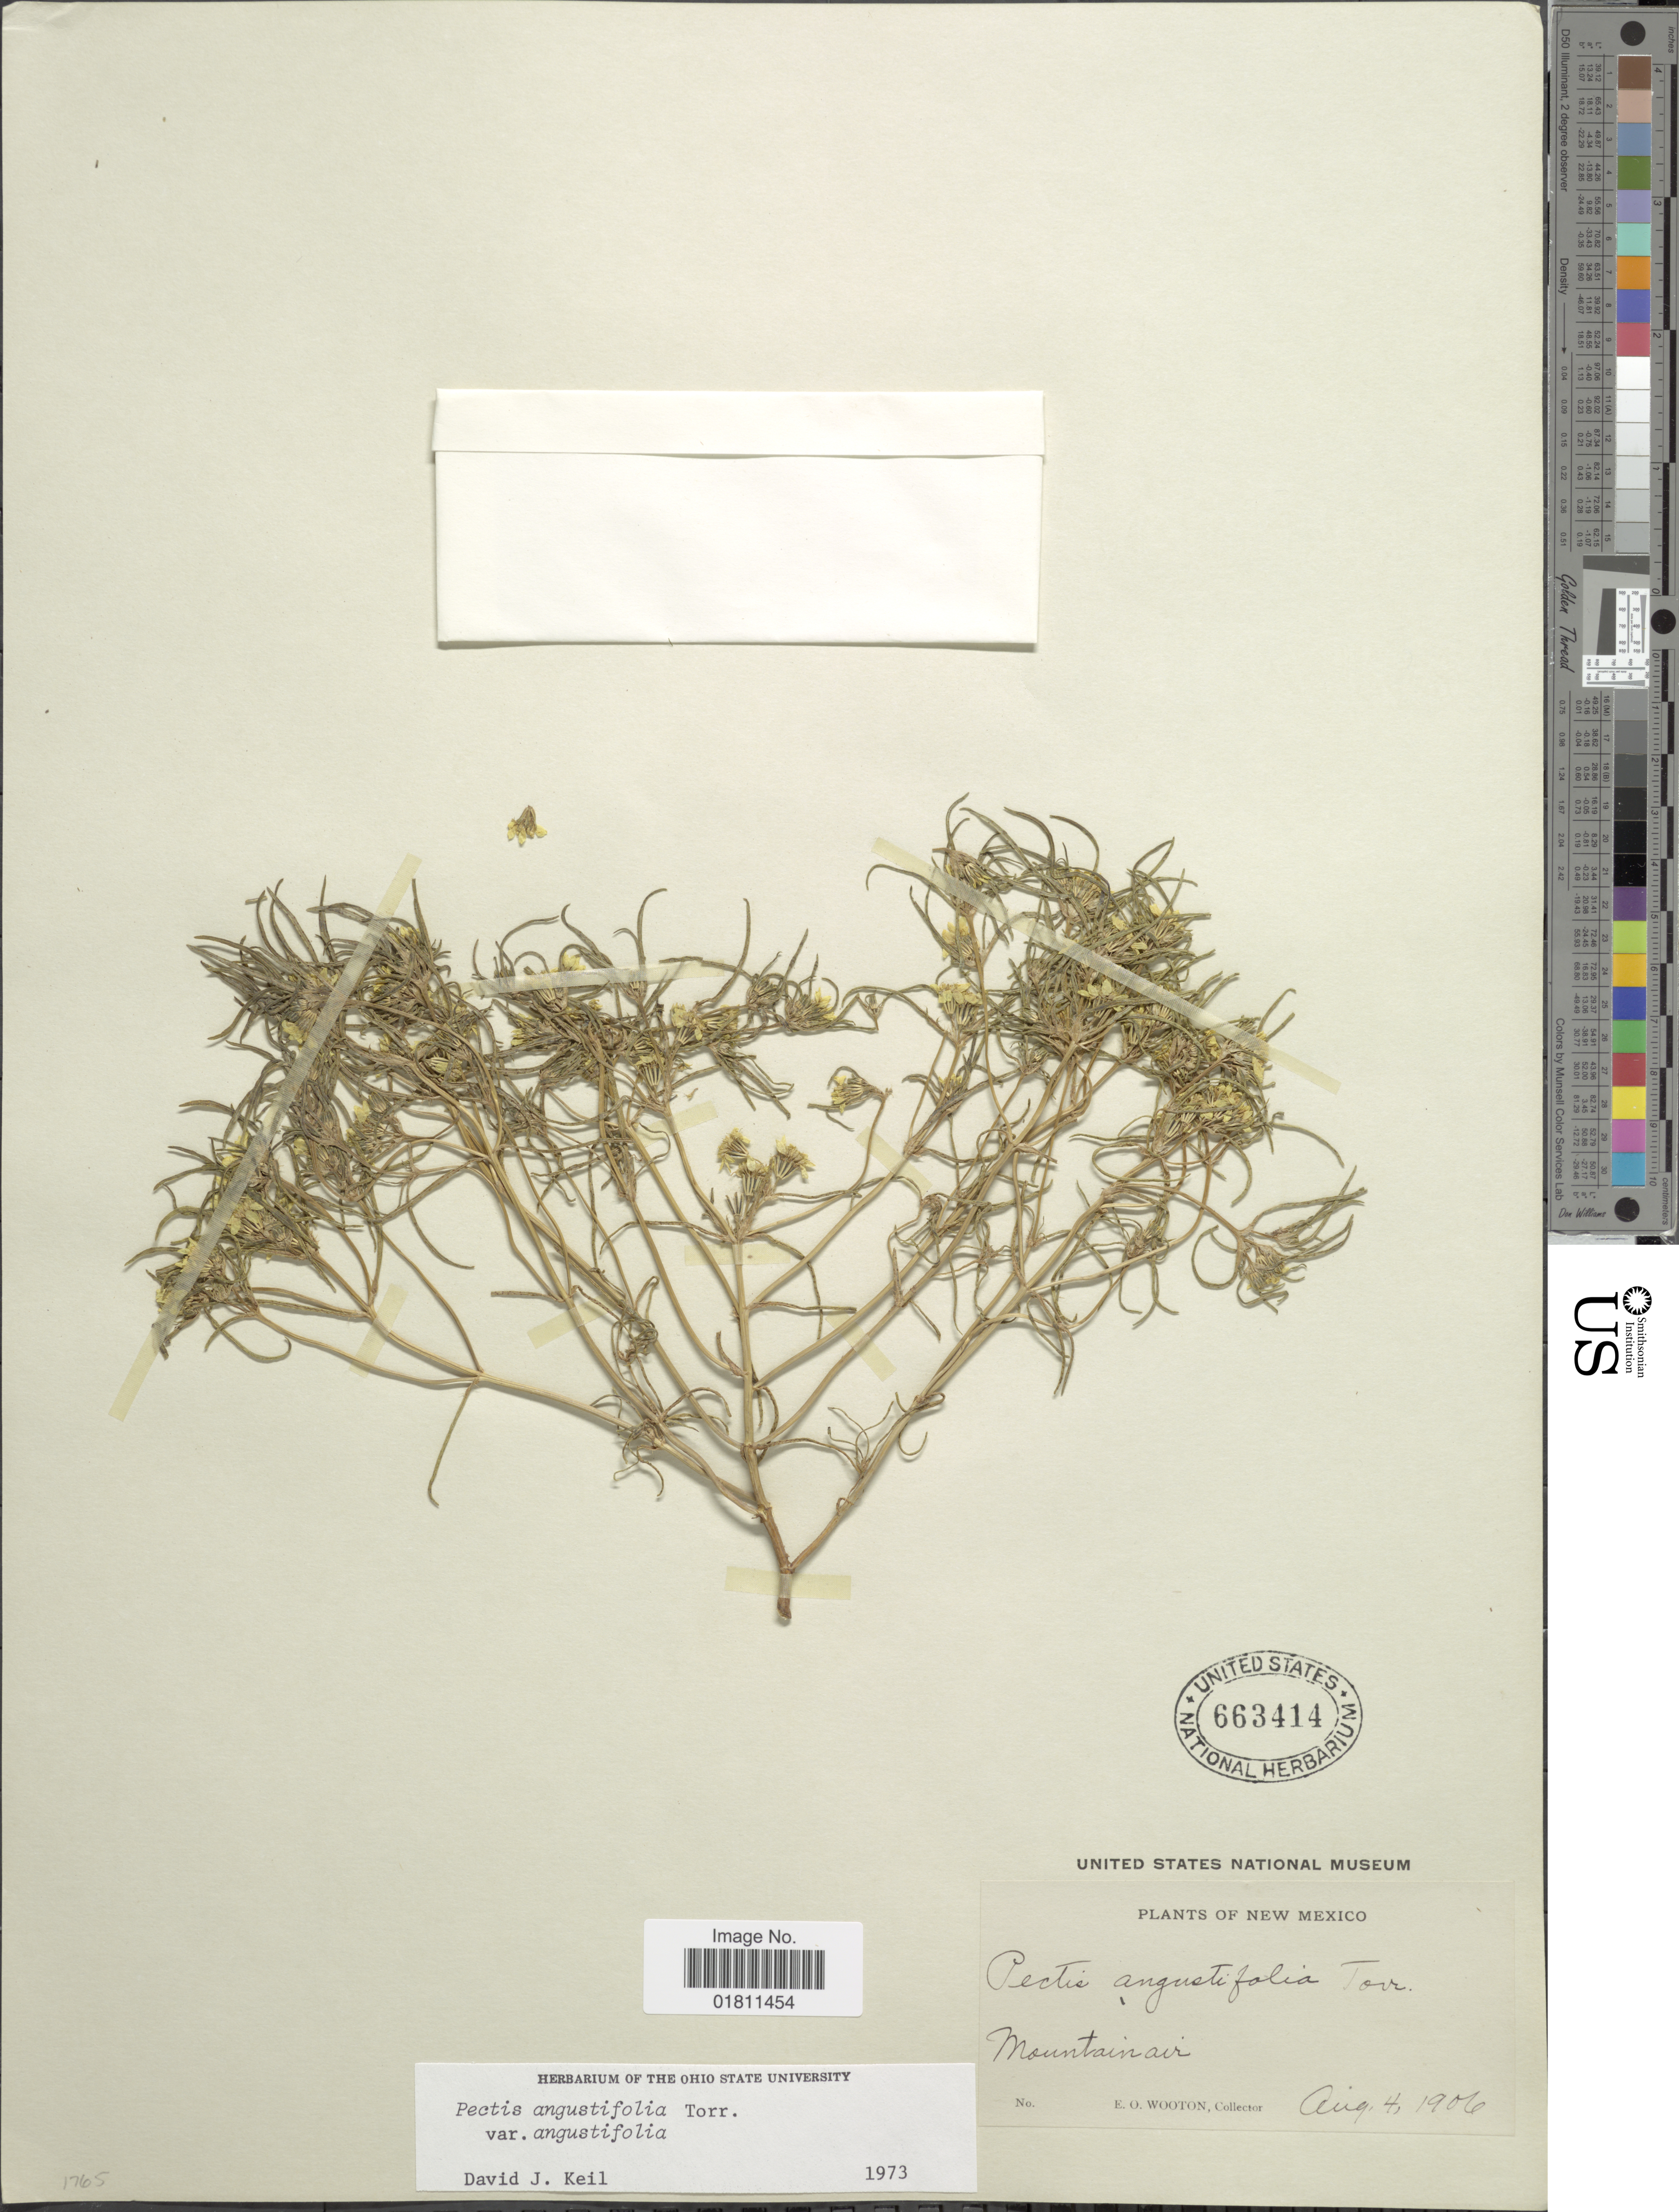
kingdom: Plantae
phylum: Tracheophyta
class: Magnoliopsida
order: Asterales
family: Asteraceae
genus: Pectis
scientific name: Pectis angustifolia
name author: Torr.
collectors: E. O. Wooton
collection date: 1906-08-04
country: United States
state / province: New Mexico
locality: New Mexico, Mountainair.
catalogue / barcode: US 663414